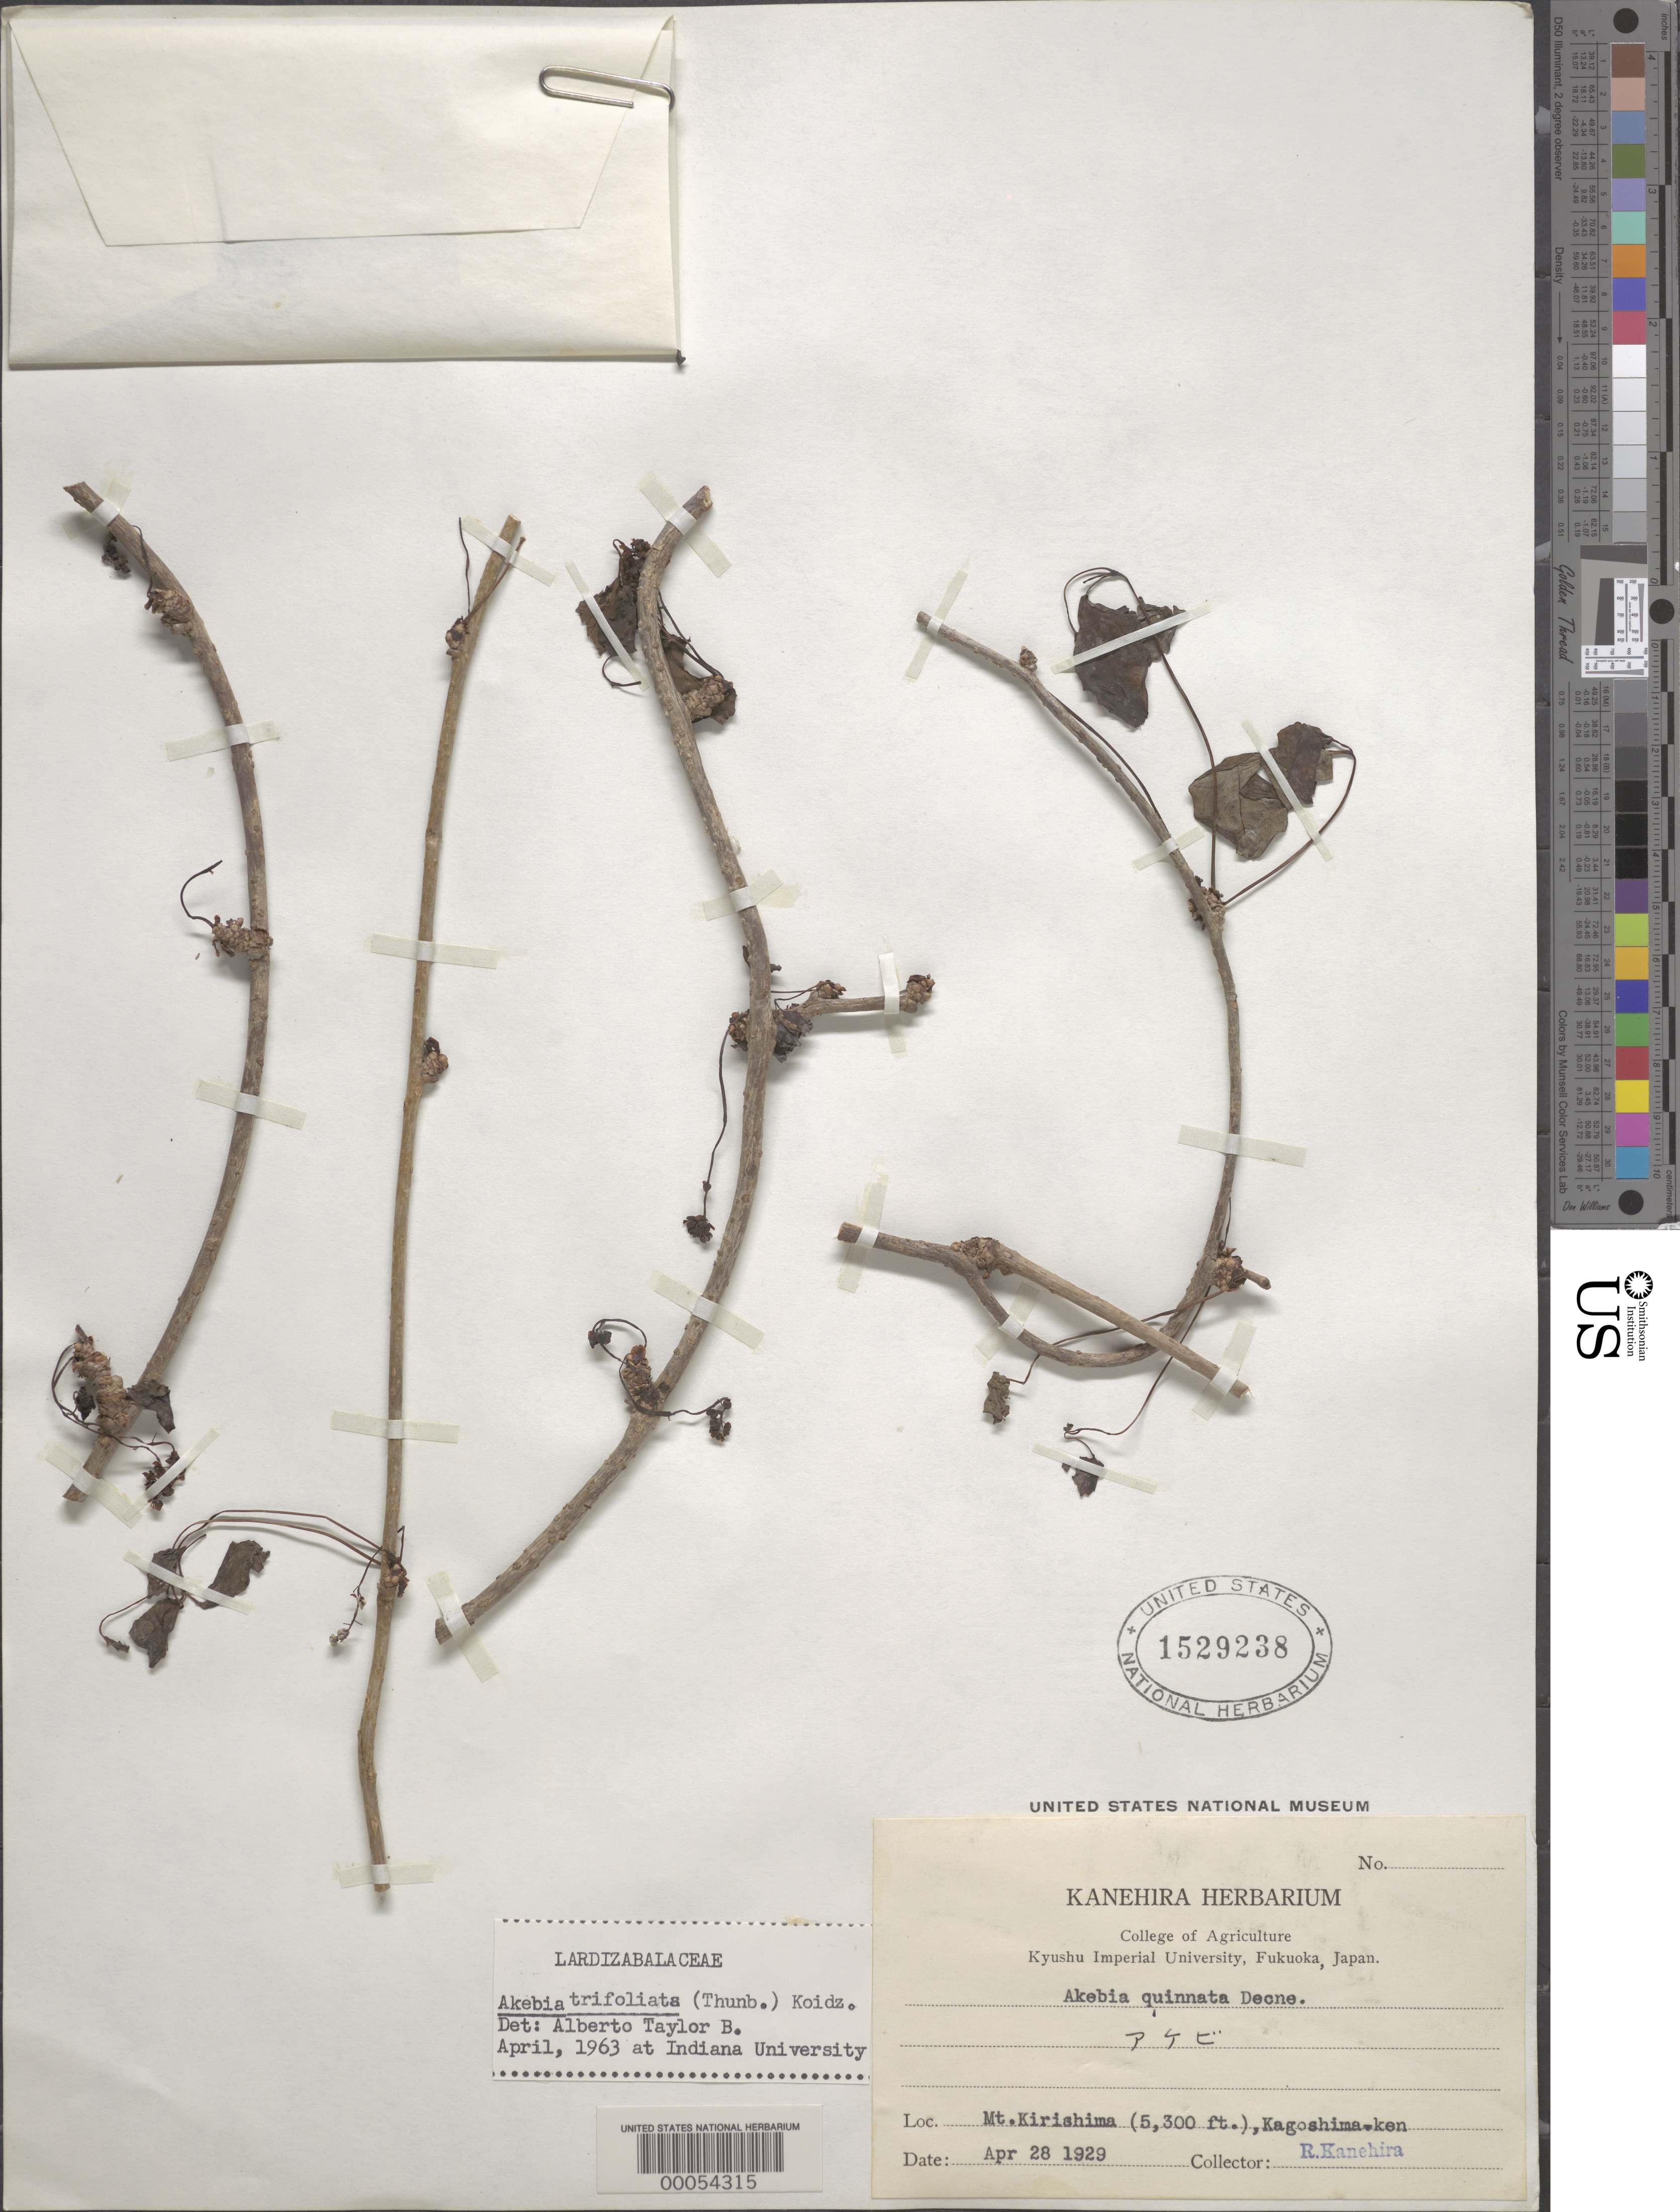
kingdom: Plantae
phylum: Tracheophyta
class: Magnoliopsida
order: Ranunculales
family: Lardizabalaceae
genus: Akebia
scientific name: Akebia trifoliata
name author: (Thunb.) Koidz.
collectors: R. Kanehira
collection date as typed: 28 Apr 1929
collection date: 1929-04-28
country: Japan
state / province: Kagosima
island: Kyushu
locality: Mt. kirishima, kagoshima-ken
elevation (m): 1615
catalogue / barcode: US 1529238